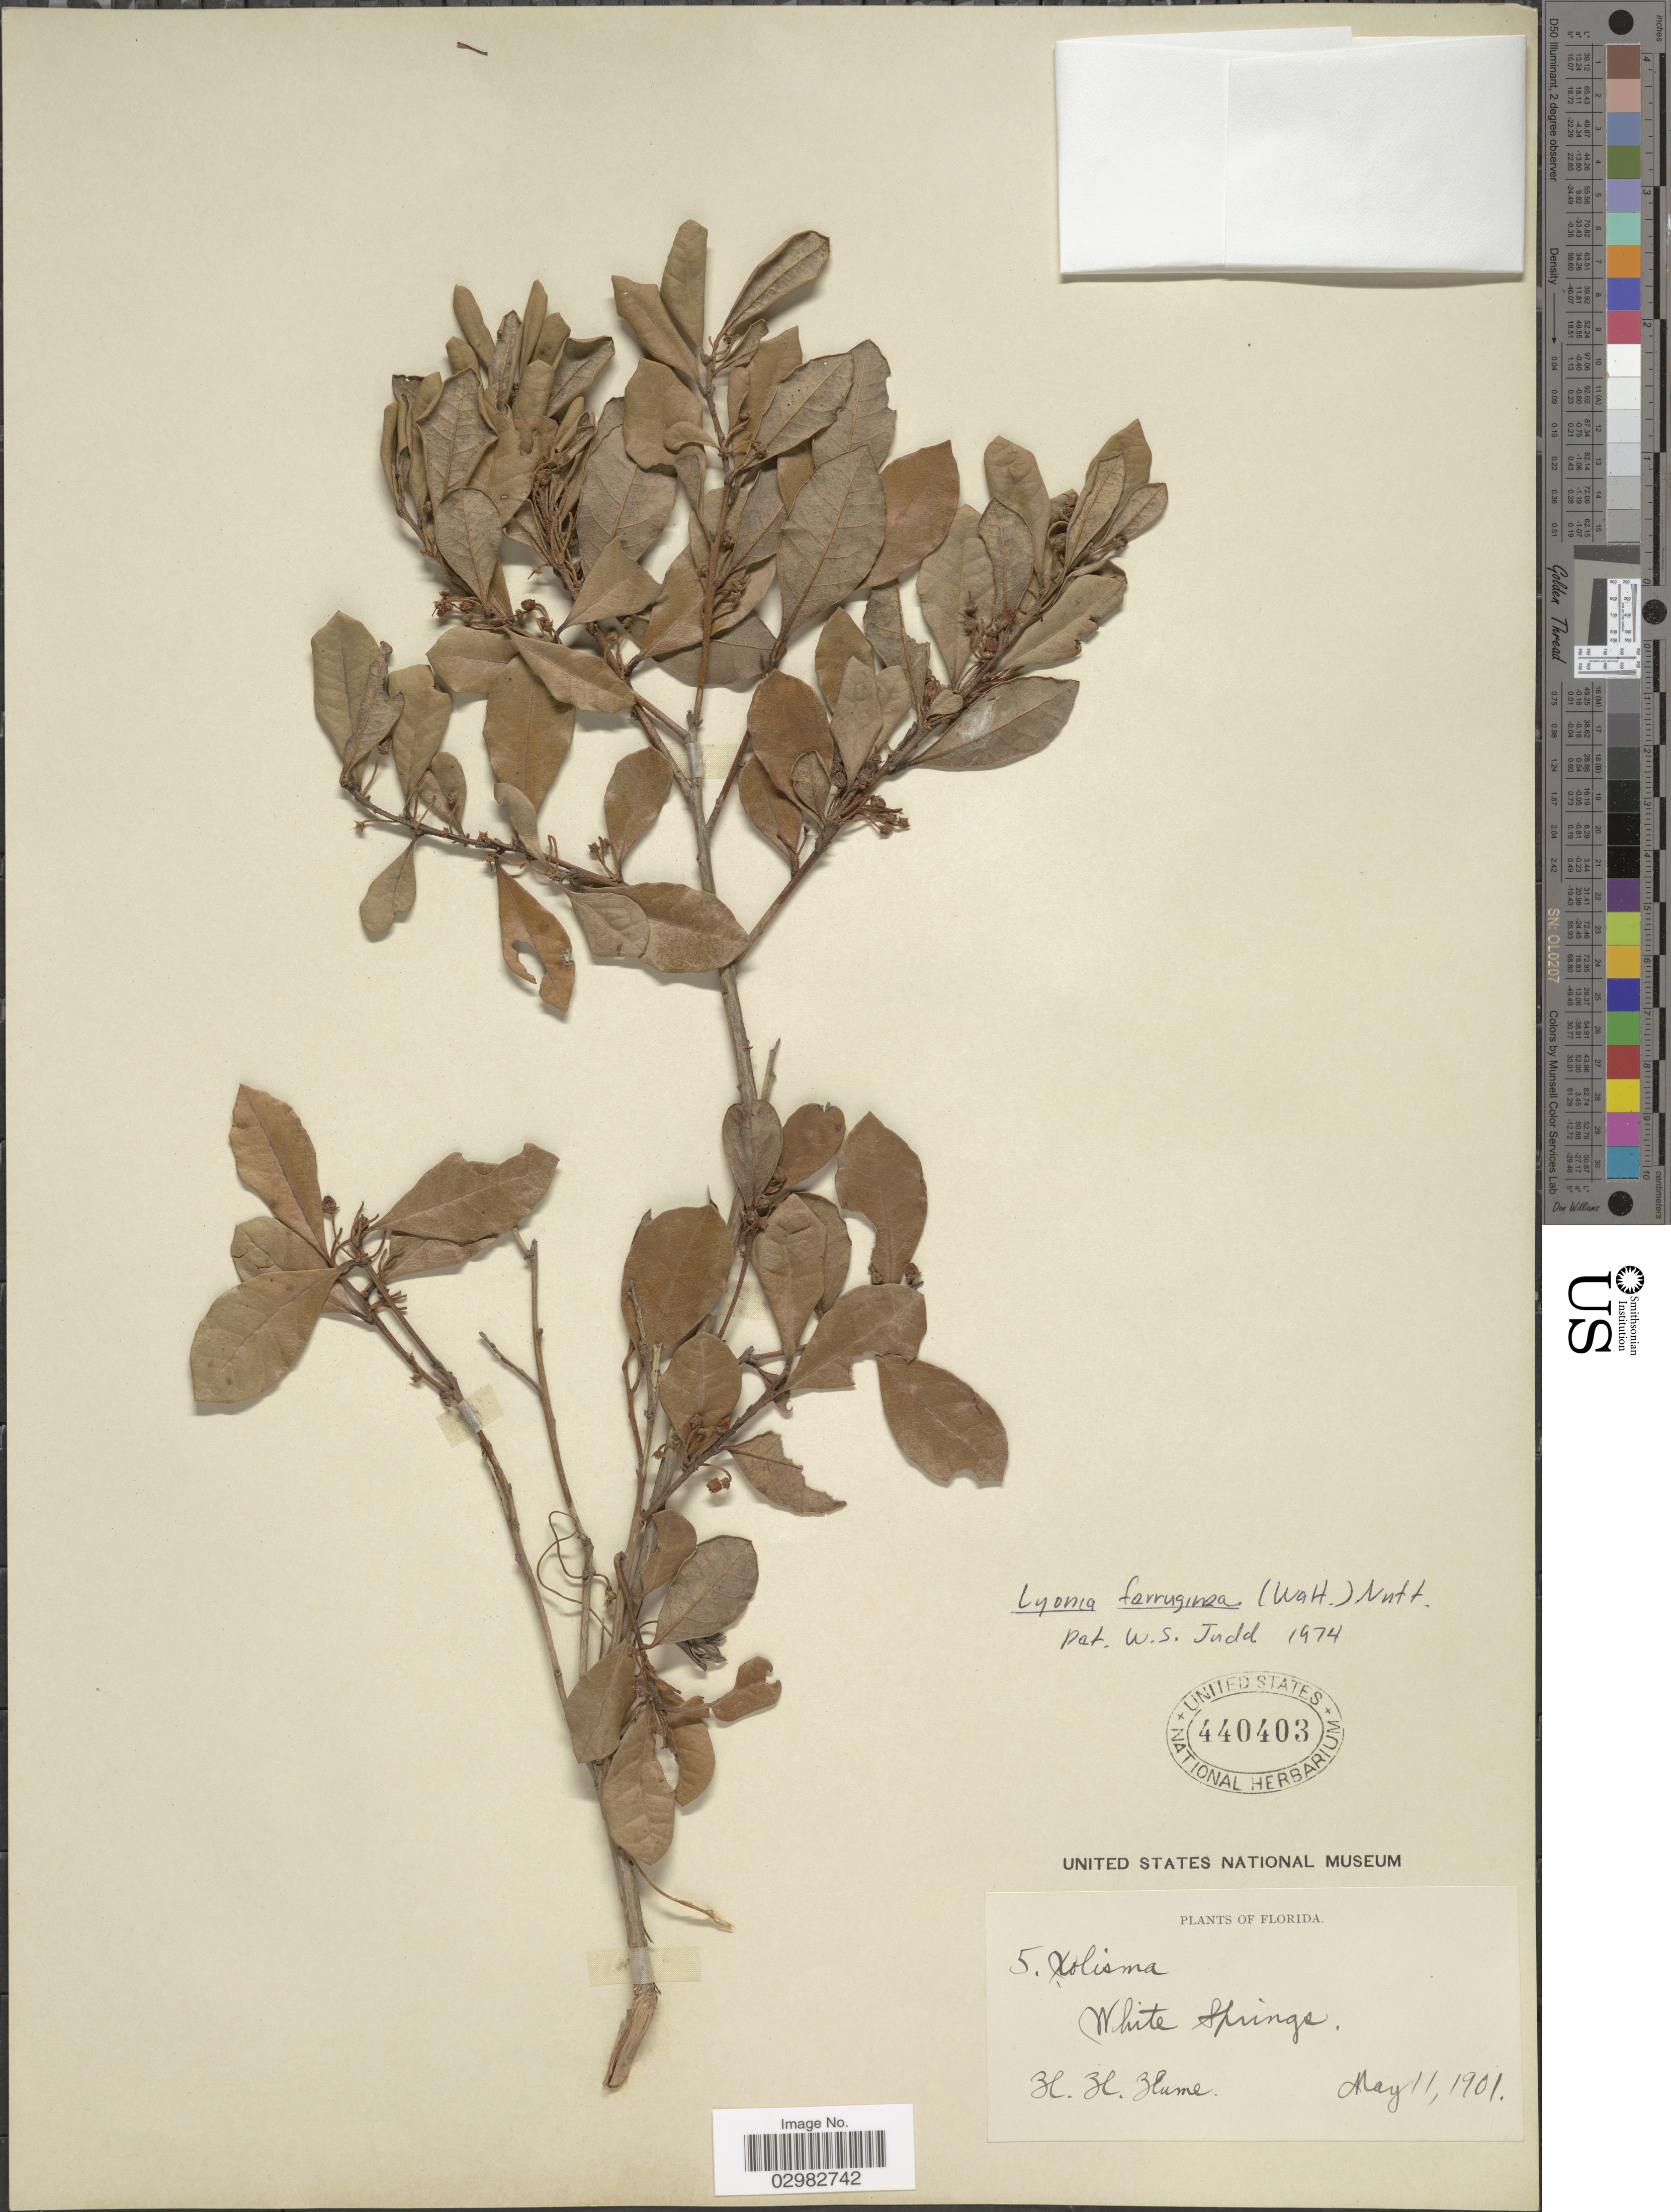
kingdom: Plantae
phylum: Tracheophyta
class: Magnoliopsida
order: Ericales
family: Ericaceae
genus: Lyonia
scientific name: Lyonia ferruginea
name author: (Walter) Nutt.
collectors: H. Hume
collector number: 5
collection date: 1901-05-11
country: United States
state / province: Florida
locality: White Springs.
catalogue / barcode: US 440403